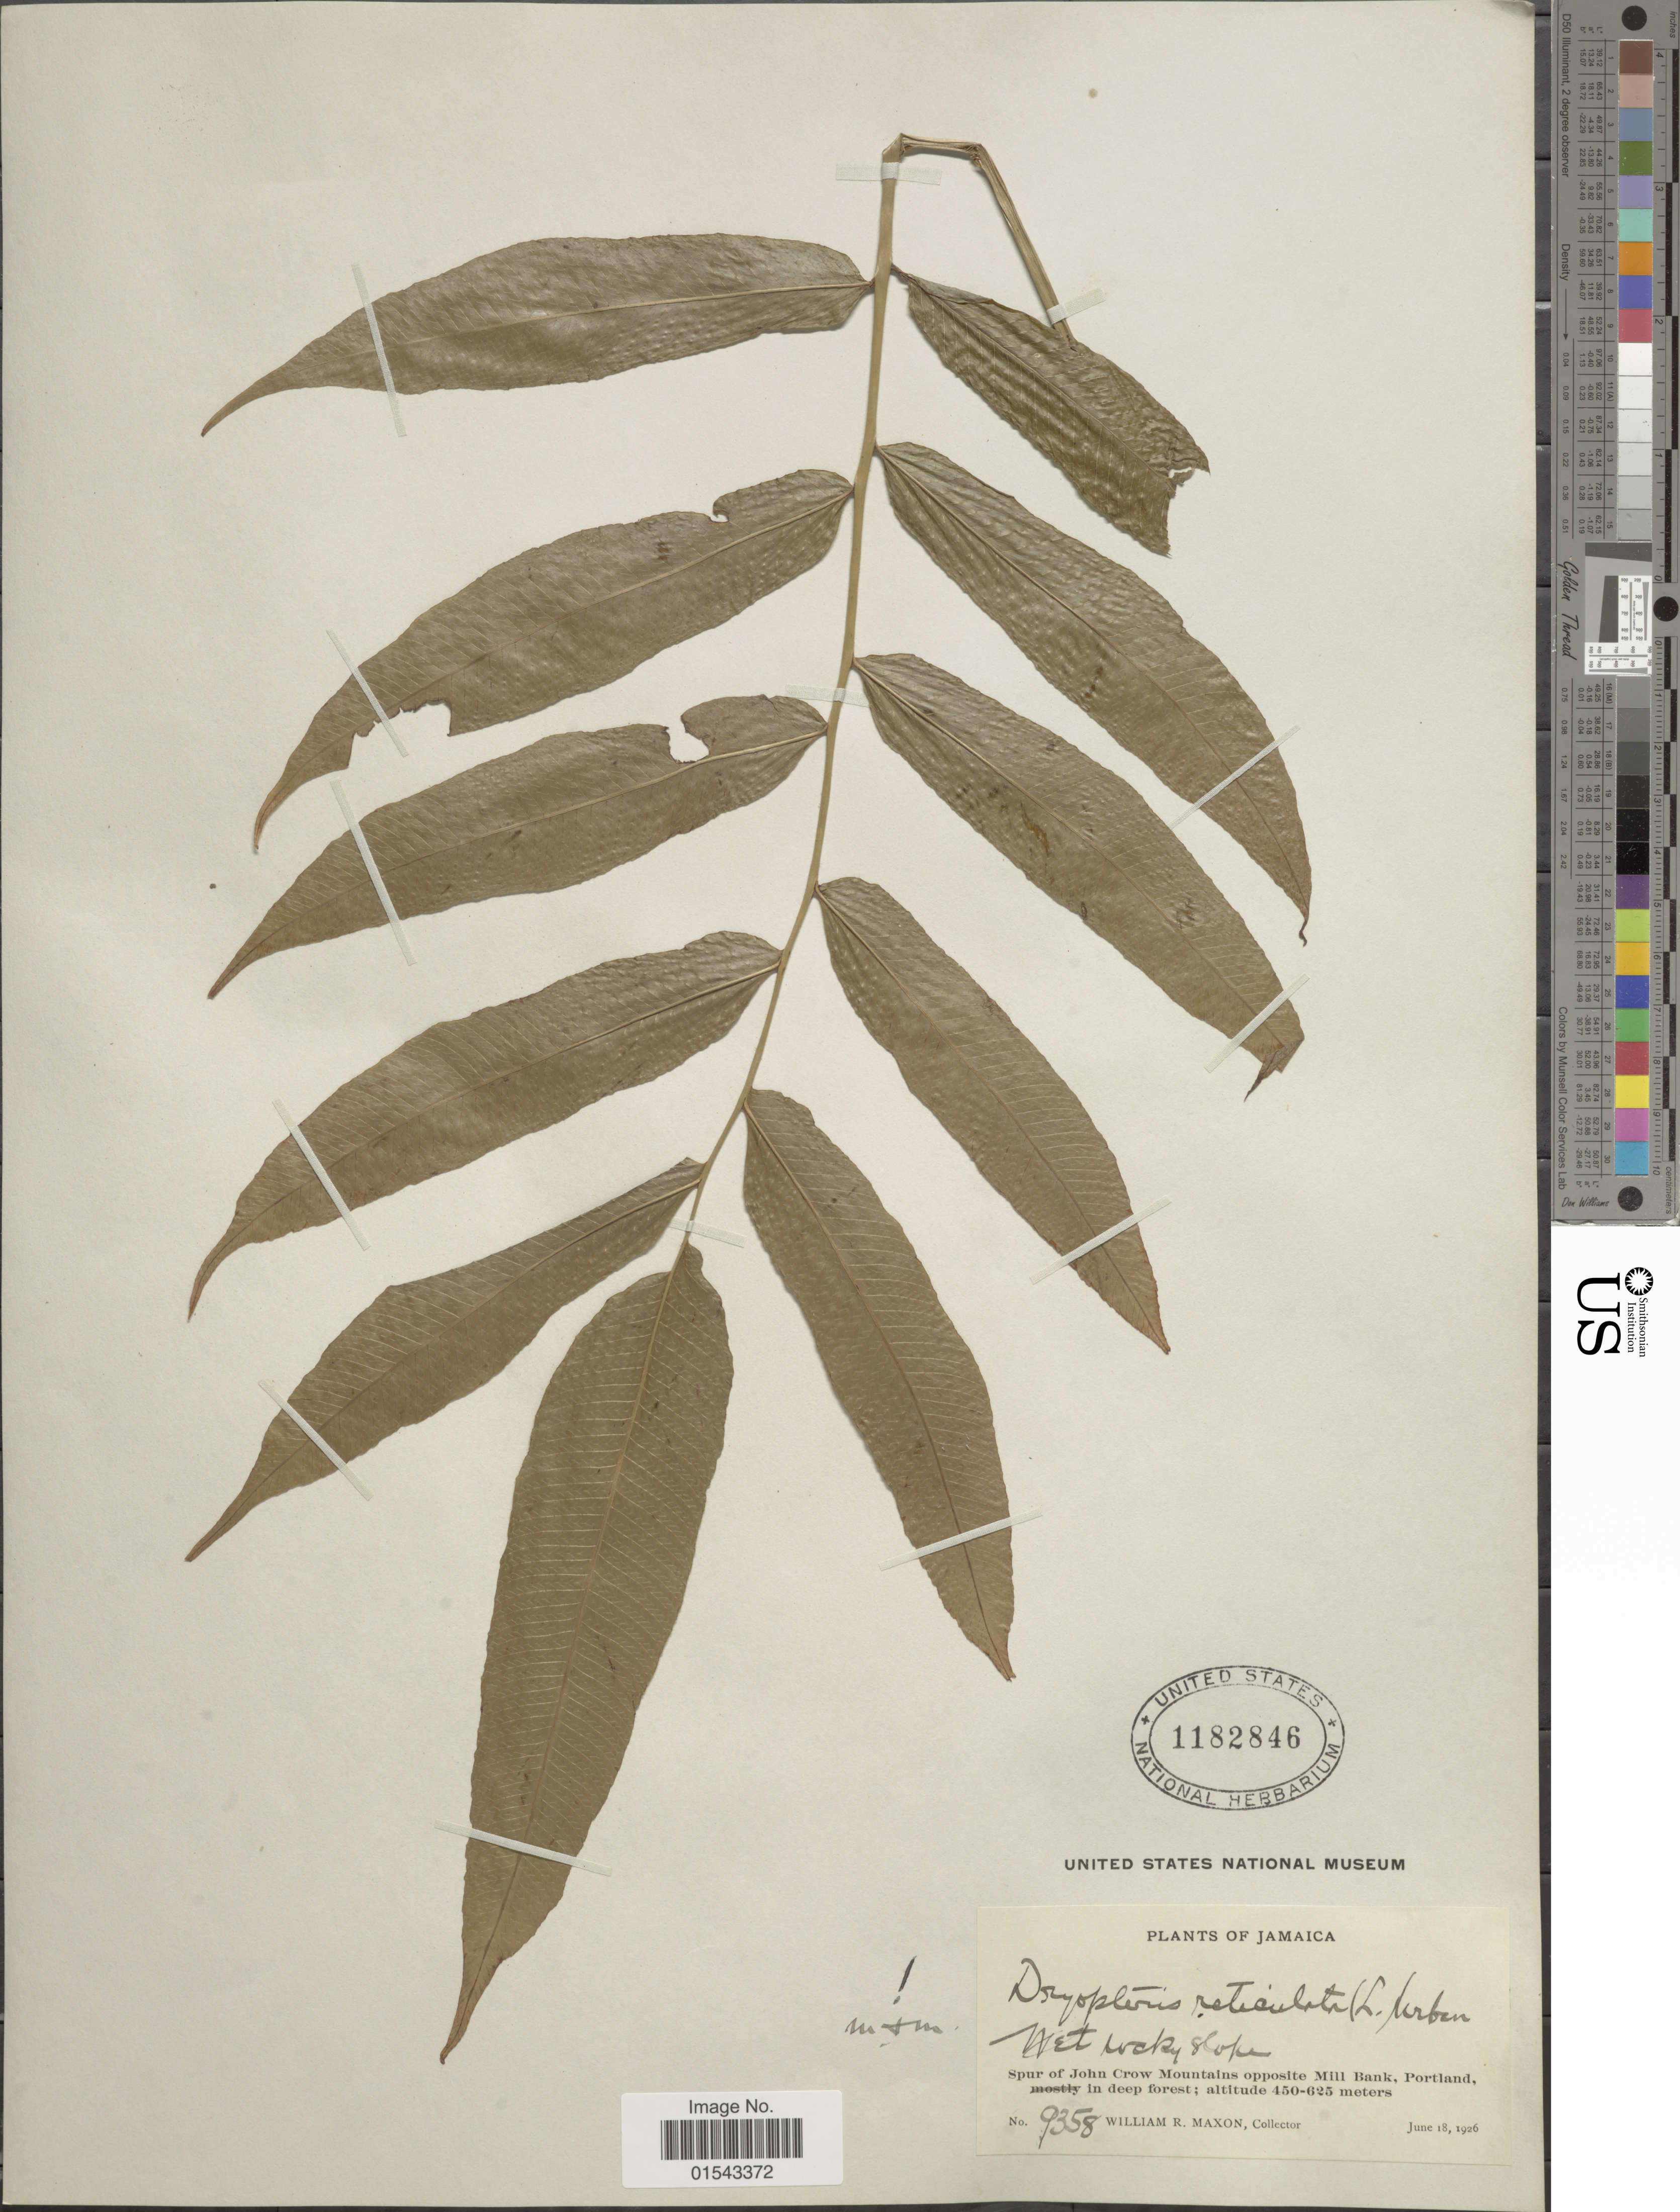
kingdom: Plantae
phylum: Tracheophyta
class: Polypodiopsida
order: Polypodiales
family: Thelypteridaceae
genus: Meniscium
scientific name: Meniscium reticulatum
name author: (L.) Sw.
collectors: W. R. Maxon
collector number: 9358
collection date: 1926-06-18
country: Jamaica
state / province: Portland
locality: Spur of John Crow Mountains opposite Mill Bank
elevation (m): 450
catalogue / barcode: US 1182846